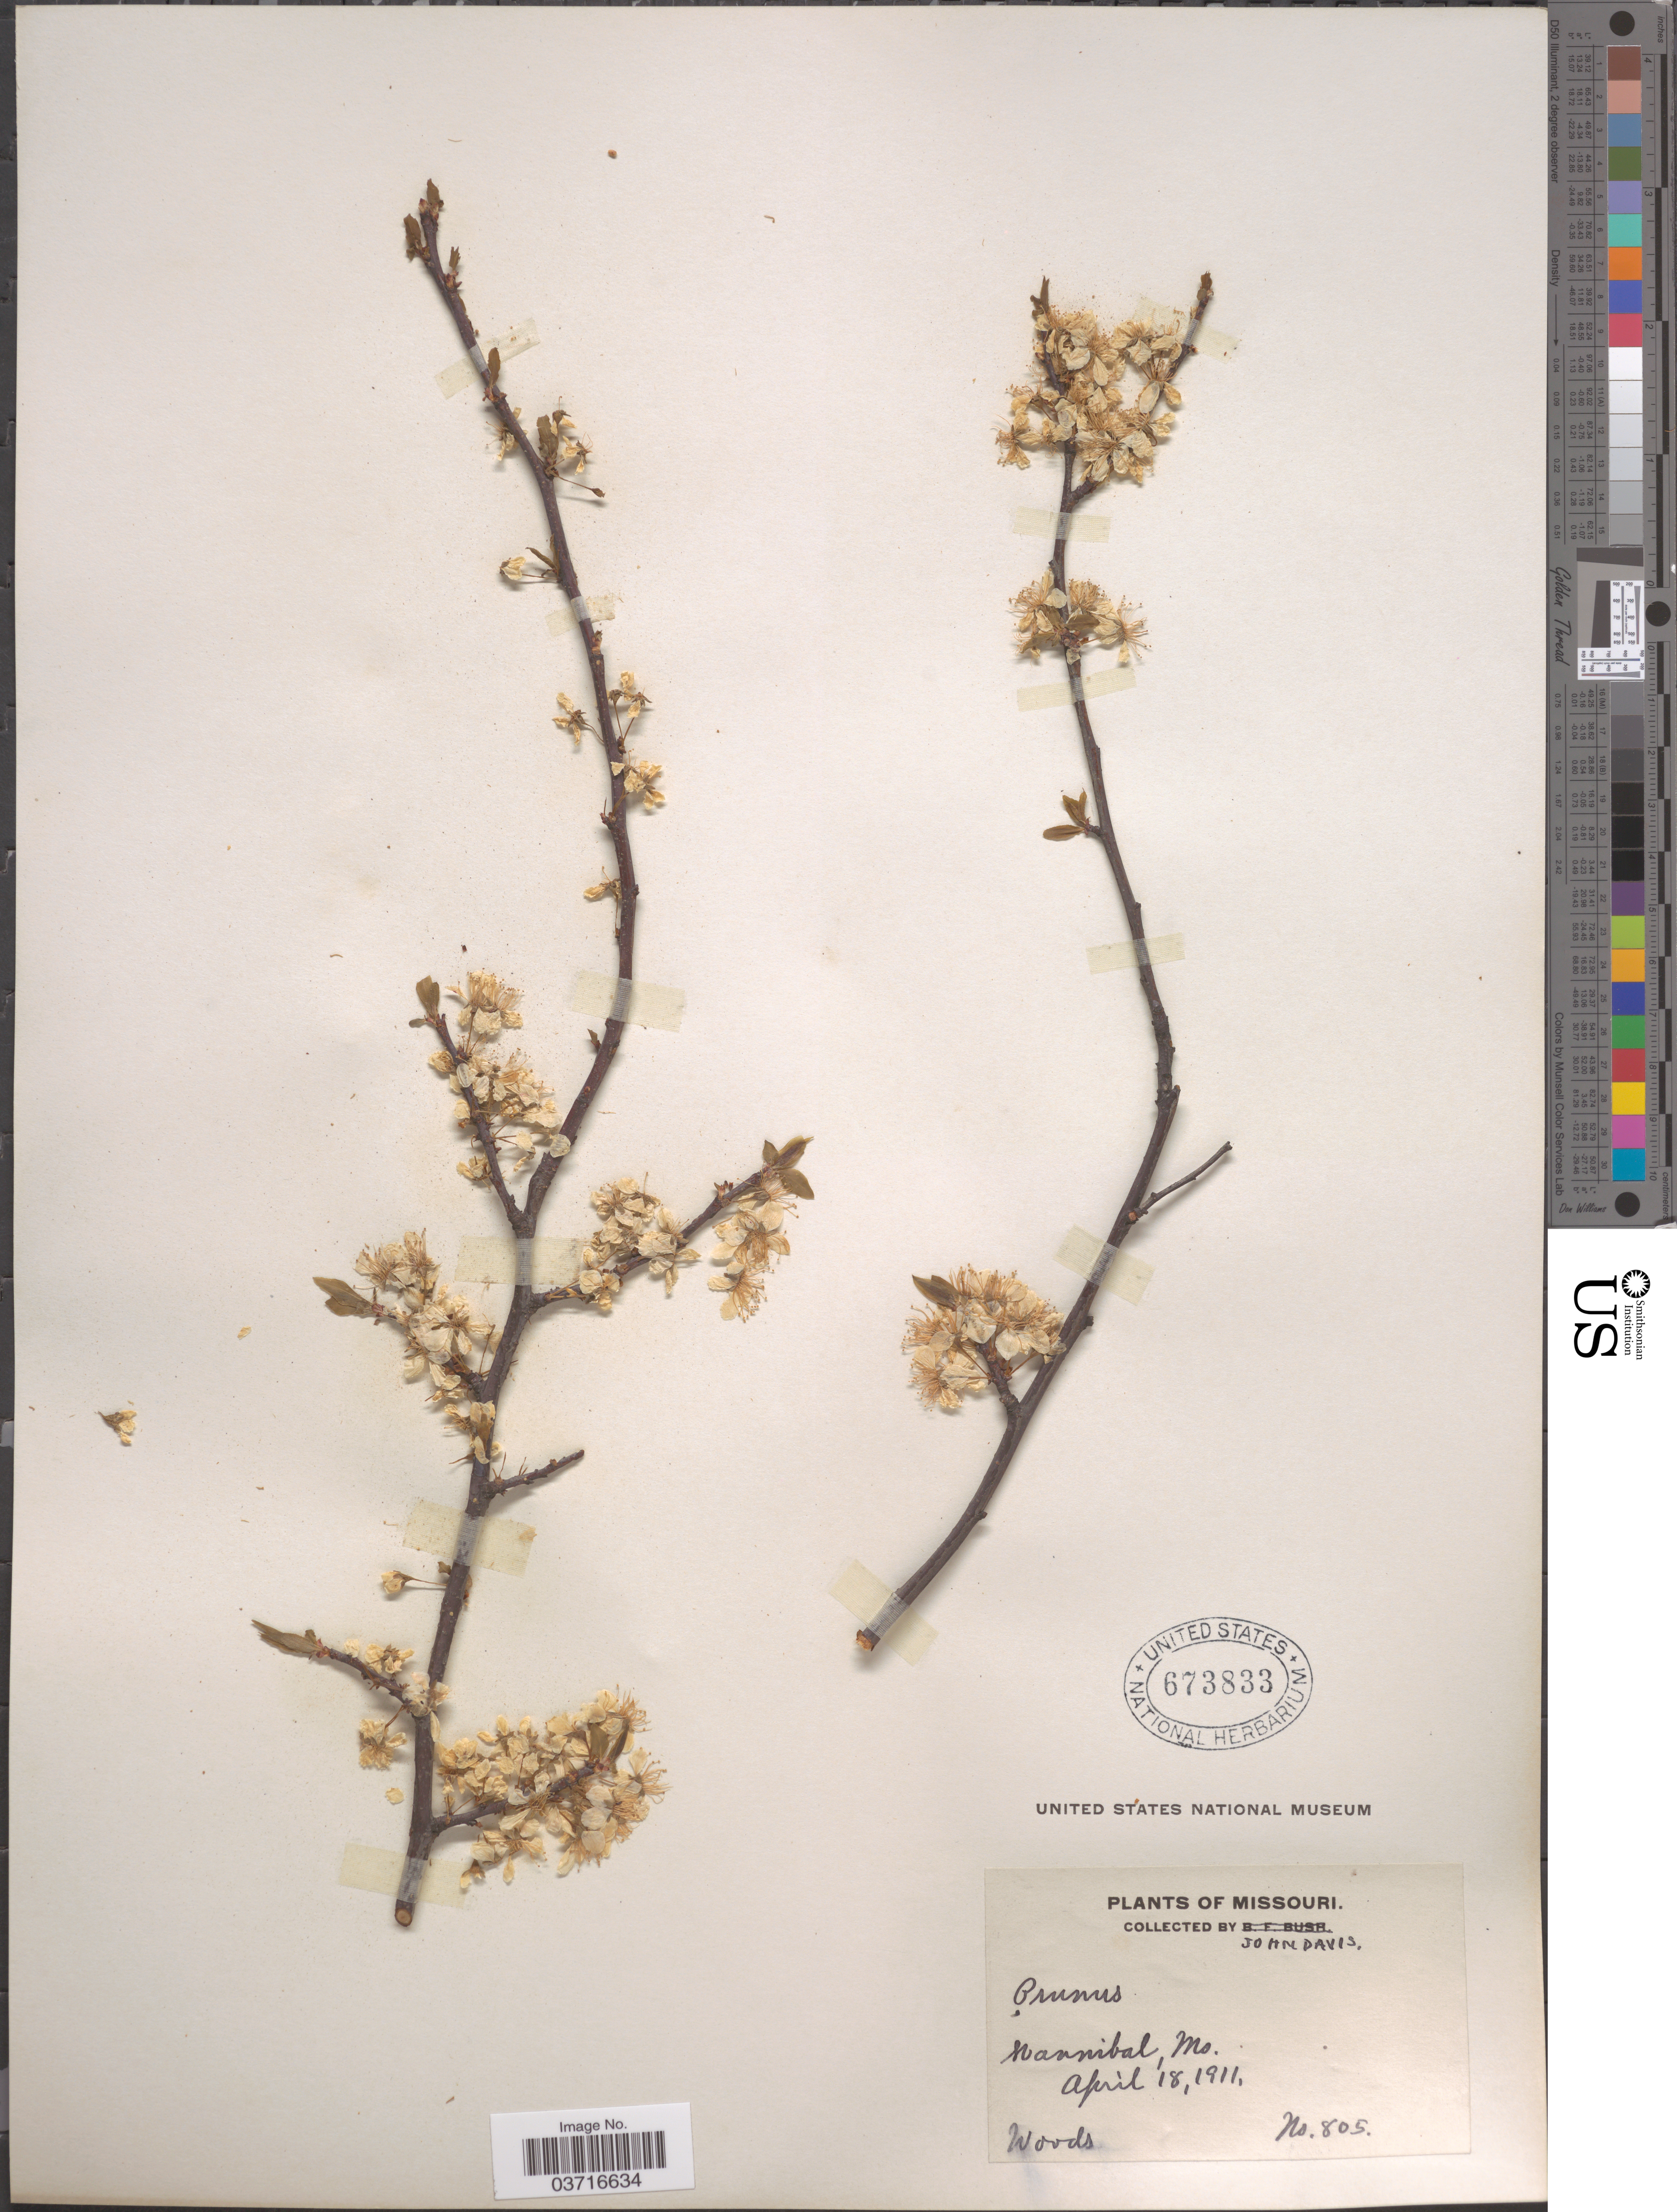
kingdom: Plantae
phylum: Tracheophyta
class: Magnoliopsida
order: Rosales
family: Rosaceae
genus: Prunus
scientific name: Prunus sp.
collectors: J. Davis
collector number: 805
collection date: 1911-04-18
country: United States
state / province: Missouri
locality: Hannibal.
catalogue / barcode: US 673833